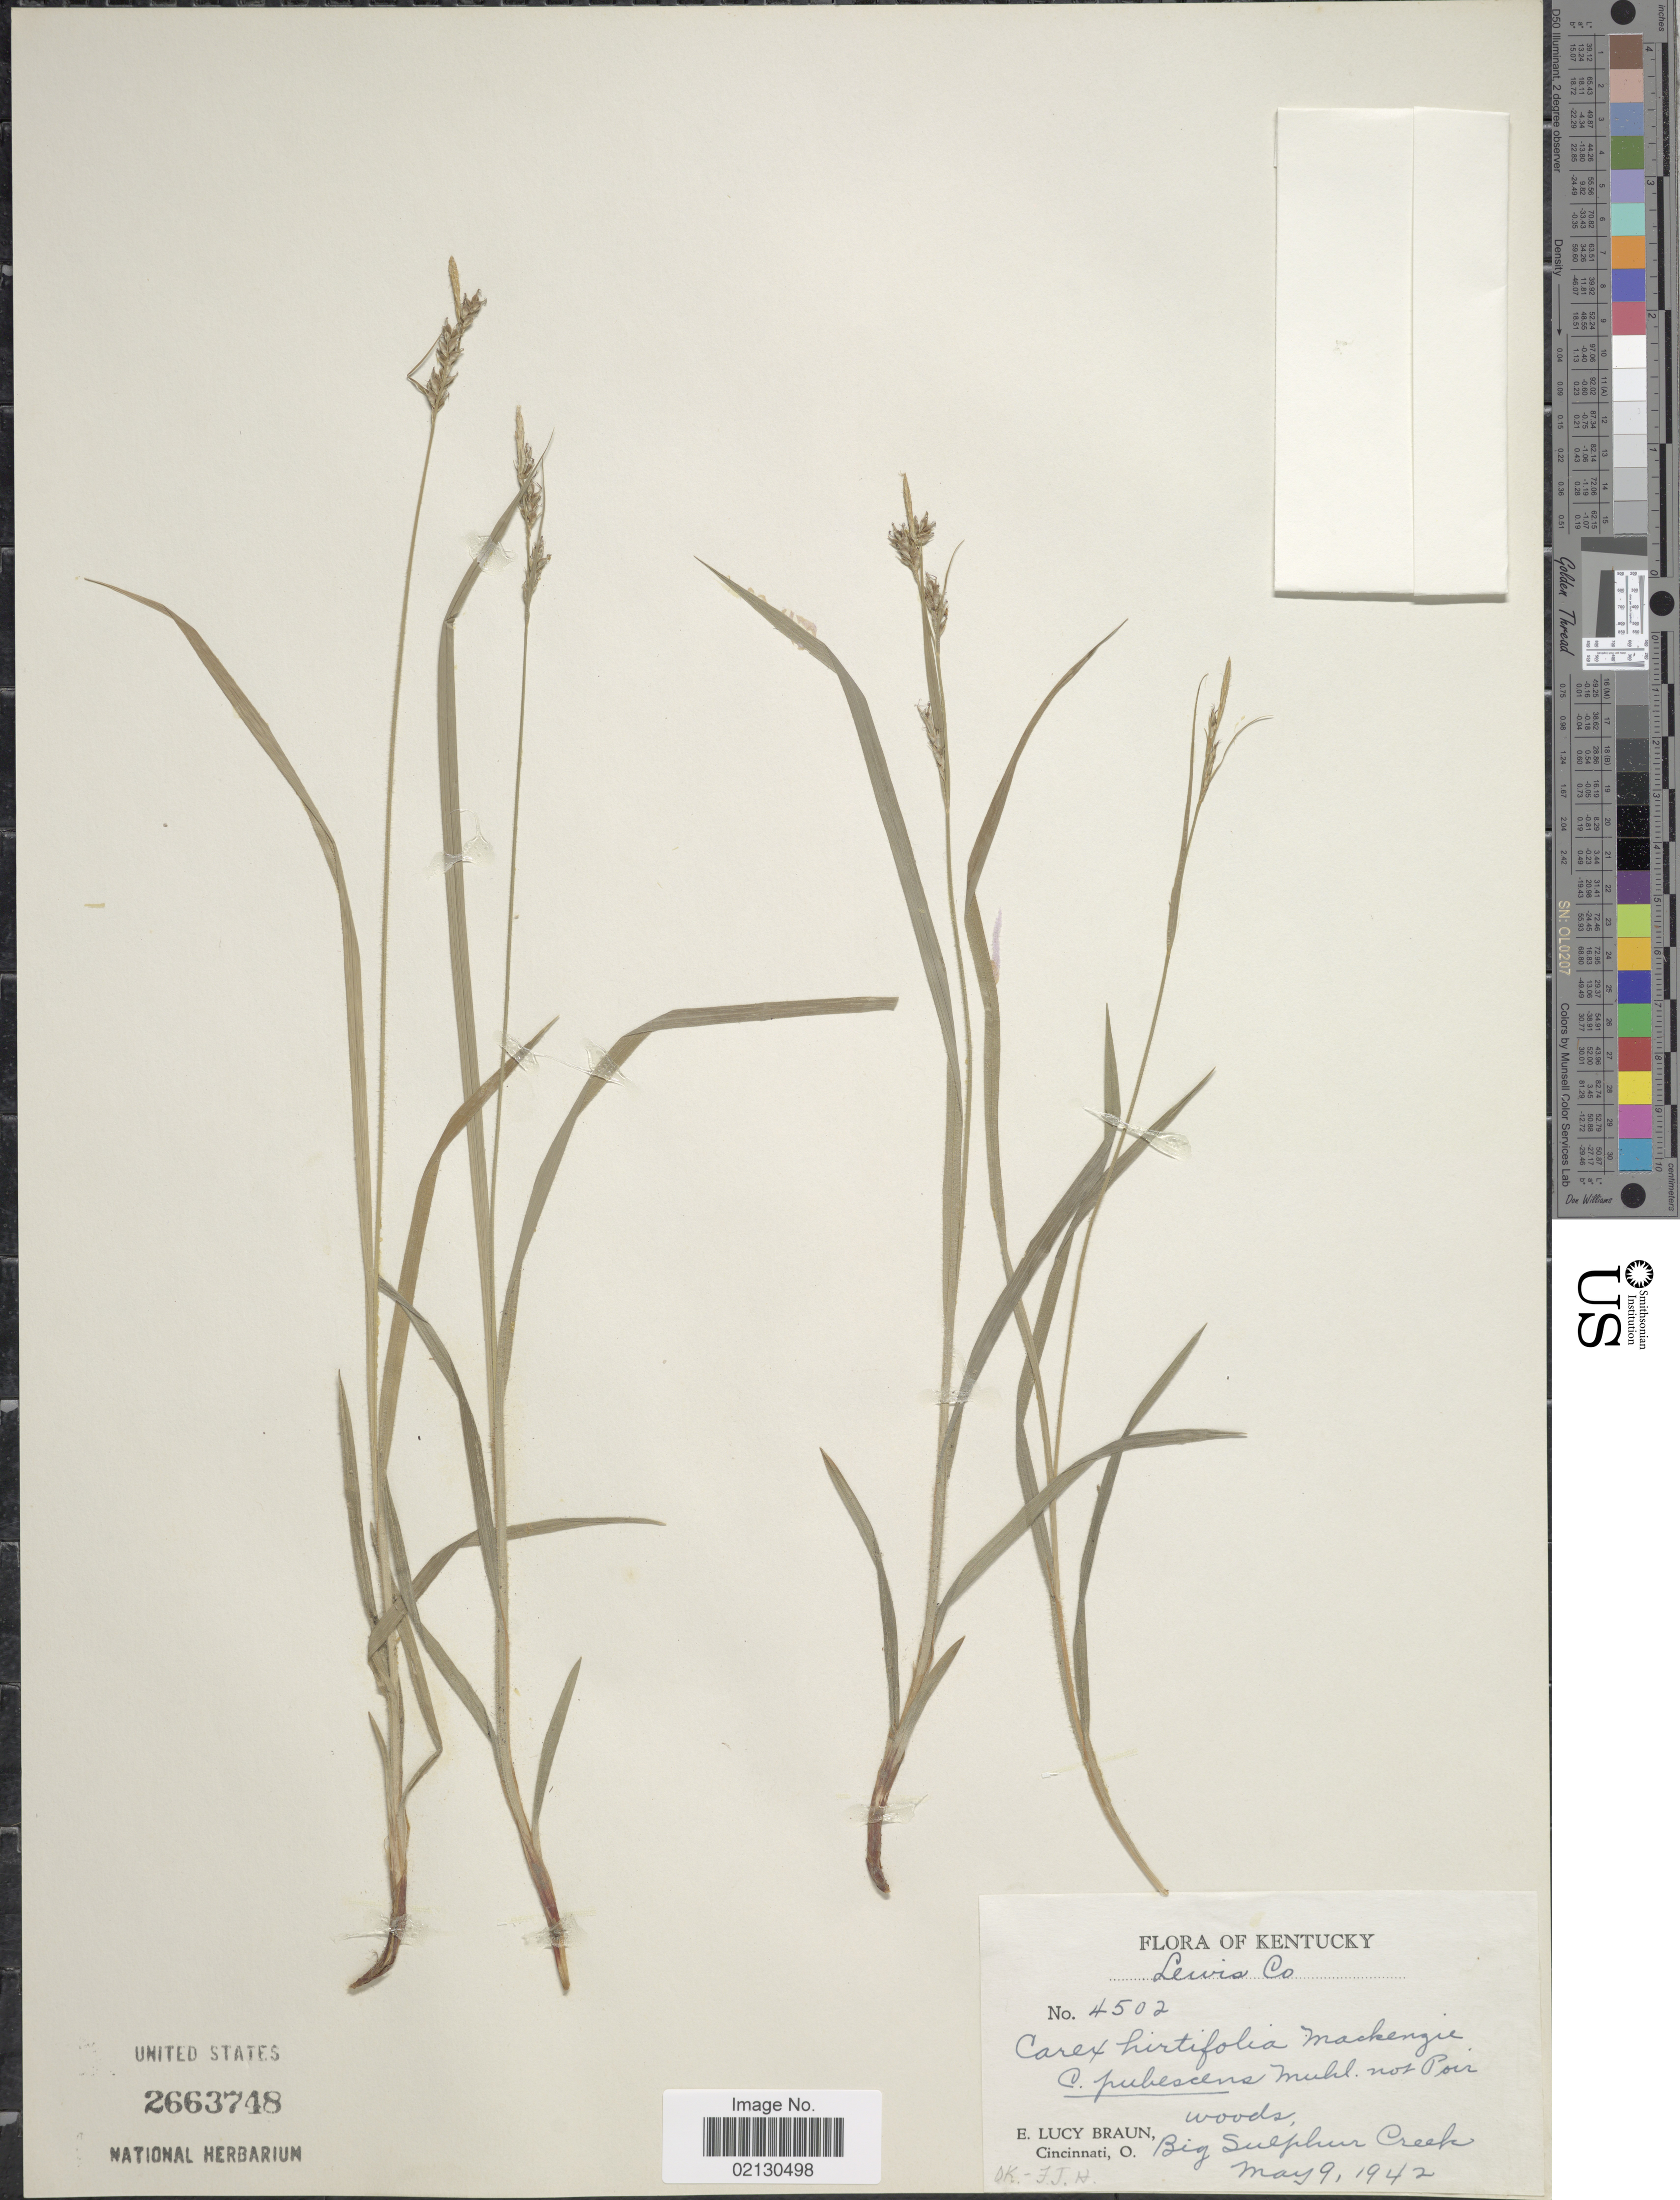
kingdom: Plantae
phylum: Tracheophyta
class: Liliopsida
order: Poales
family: Cyperaceae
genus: Carex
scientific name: Carex hirtifolia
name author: Mack.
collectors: E. L. Braun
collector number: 4502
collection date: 1942-05-09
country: United States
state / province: Kentucky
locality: Lewis Co. Big Sulphur Creek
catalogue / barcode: US 2663748